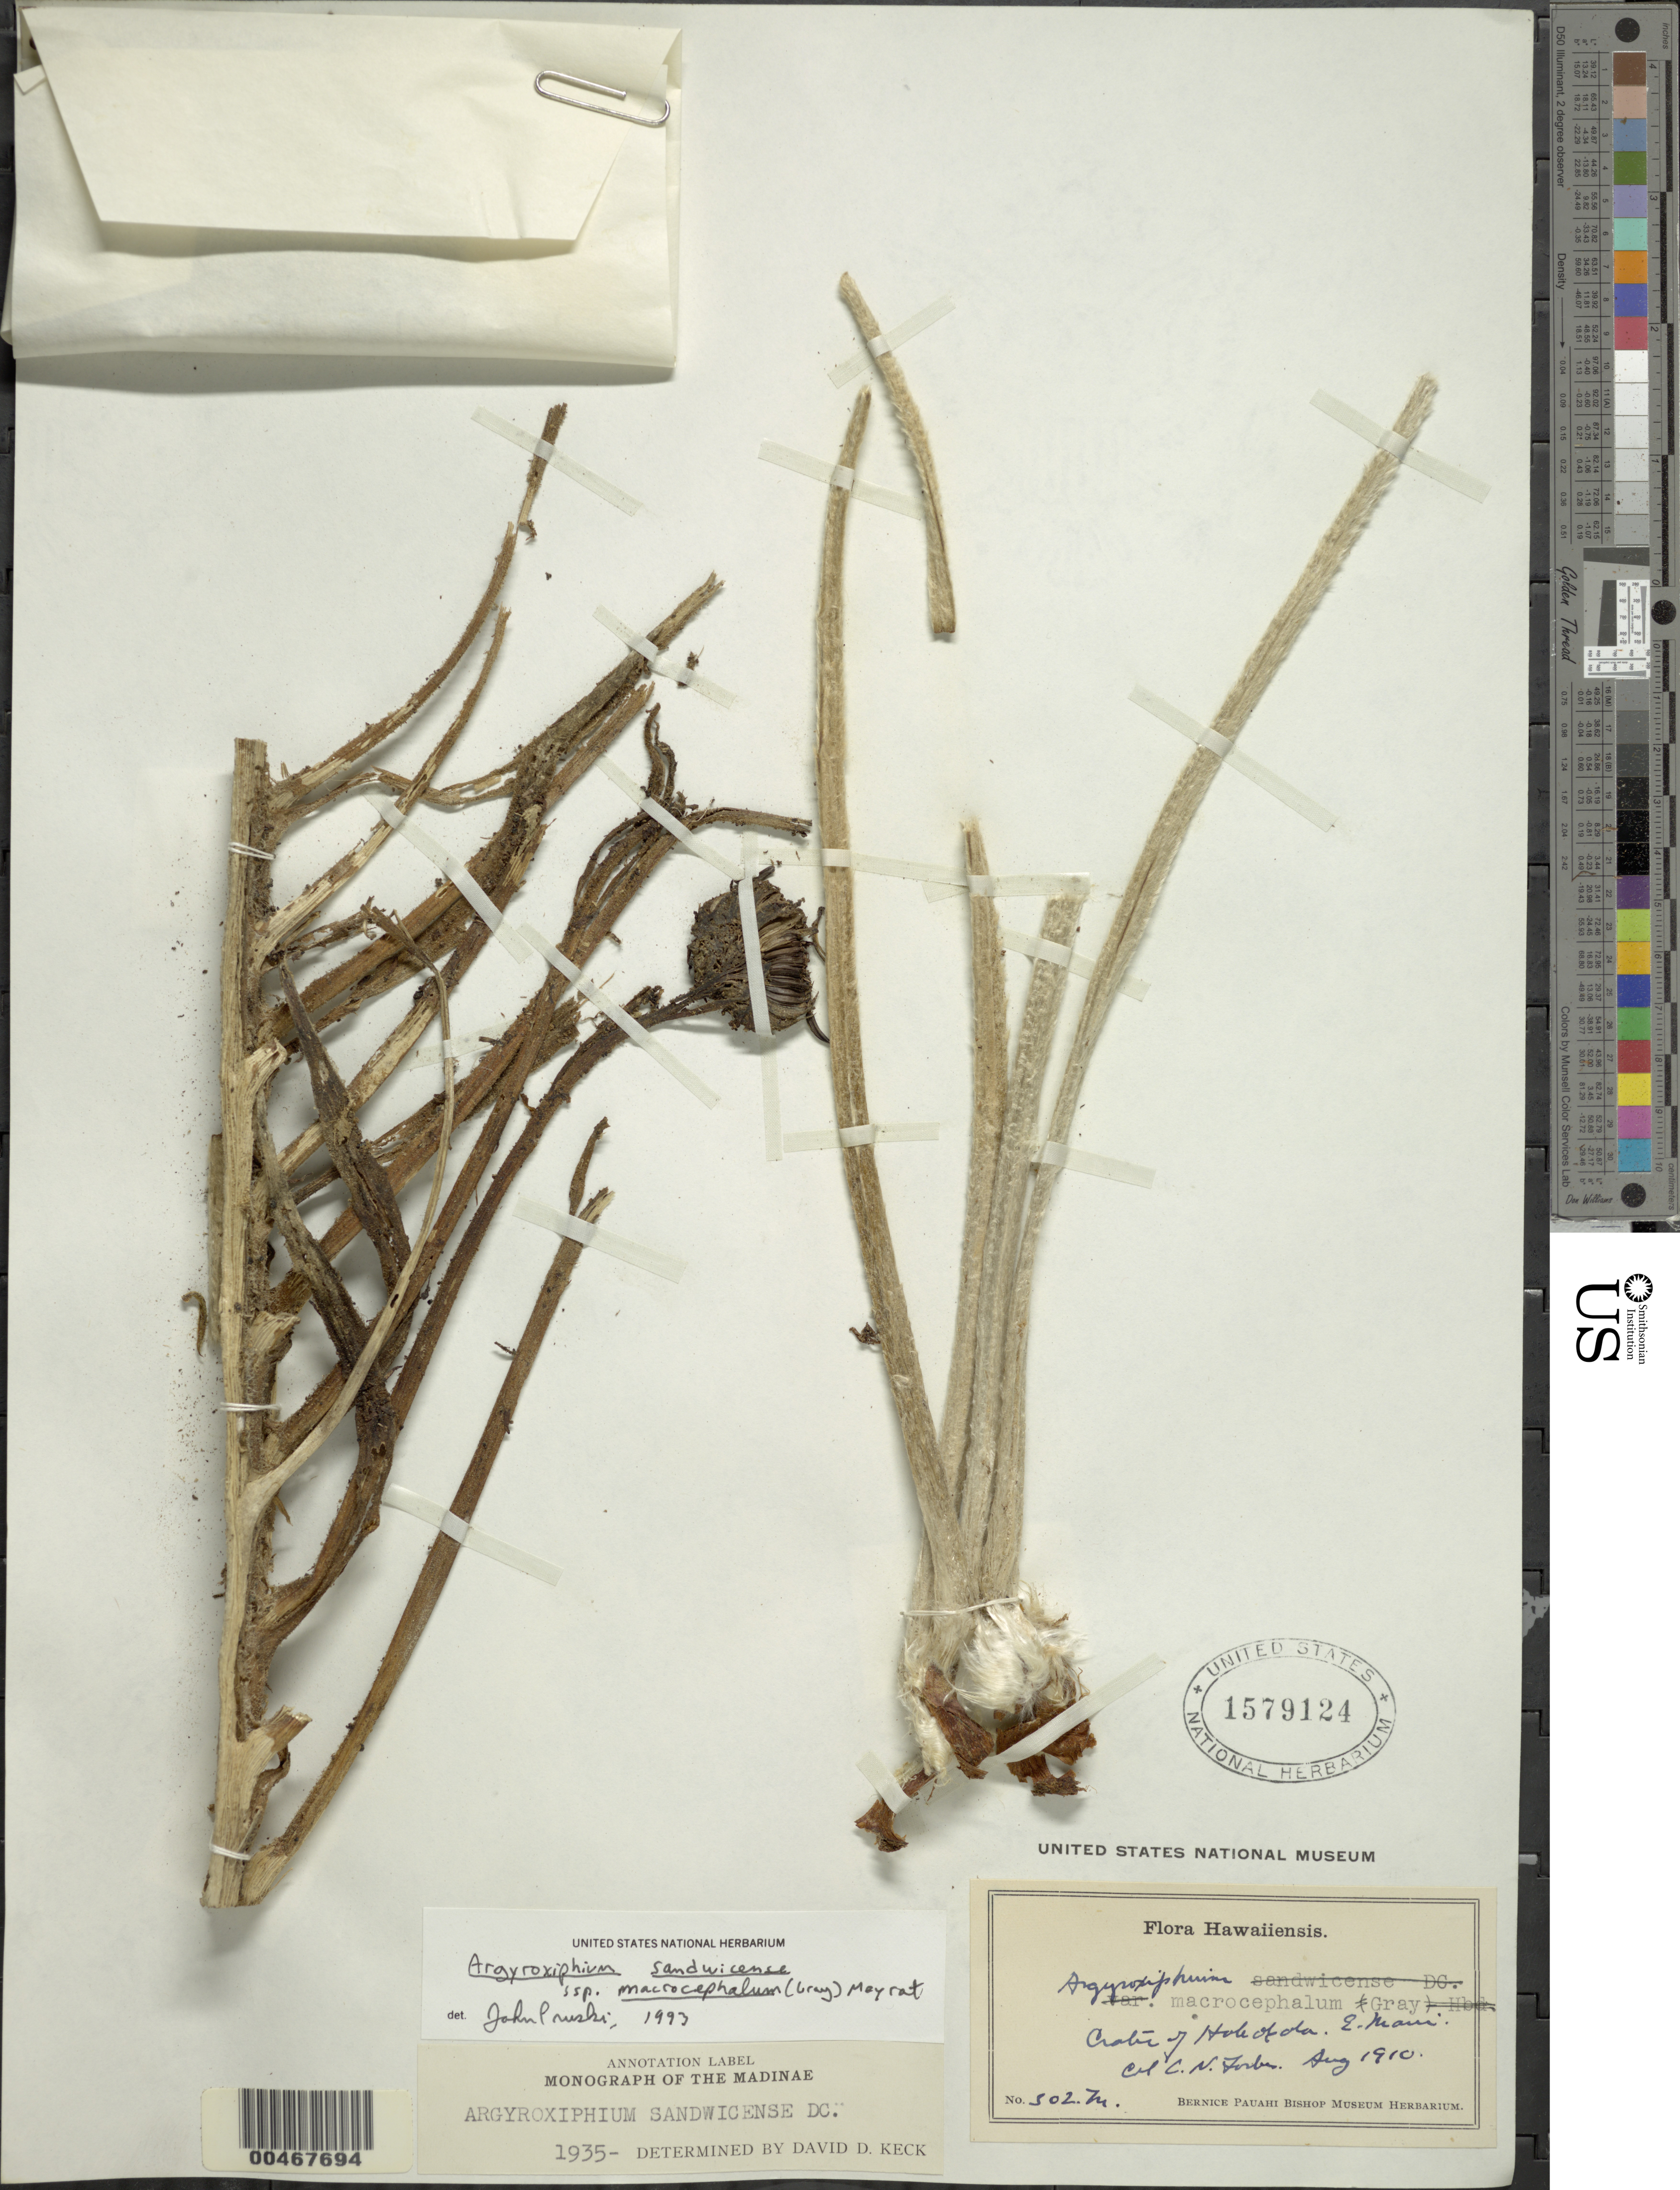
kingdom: Plantae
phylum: Tracheophyta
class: Magnoliopsida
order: Asterales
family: Asteraceae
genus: Argyroxiphium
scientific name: Argyroxiphium sandwicense subsp. macrocephalum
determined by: Pruski, J. F.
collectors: C. N. Forbes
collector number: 302.M.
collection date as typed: Aug 1910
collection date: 1910-08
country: United States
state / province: Hawaii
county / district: Maui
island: Maui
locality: Crater of Haleakala, E Maui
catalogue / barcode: US 1579124